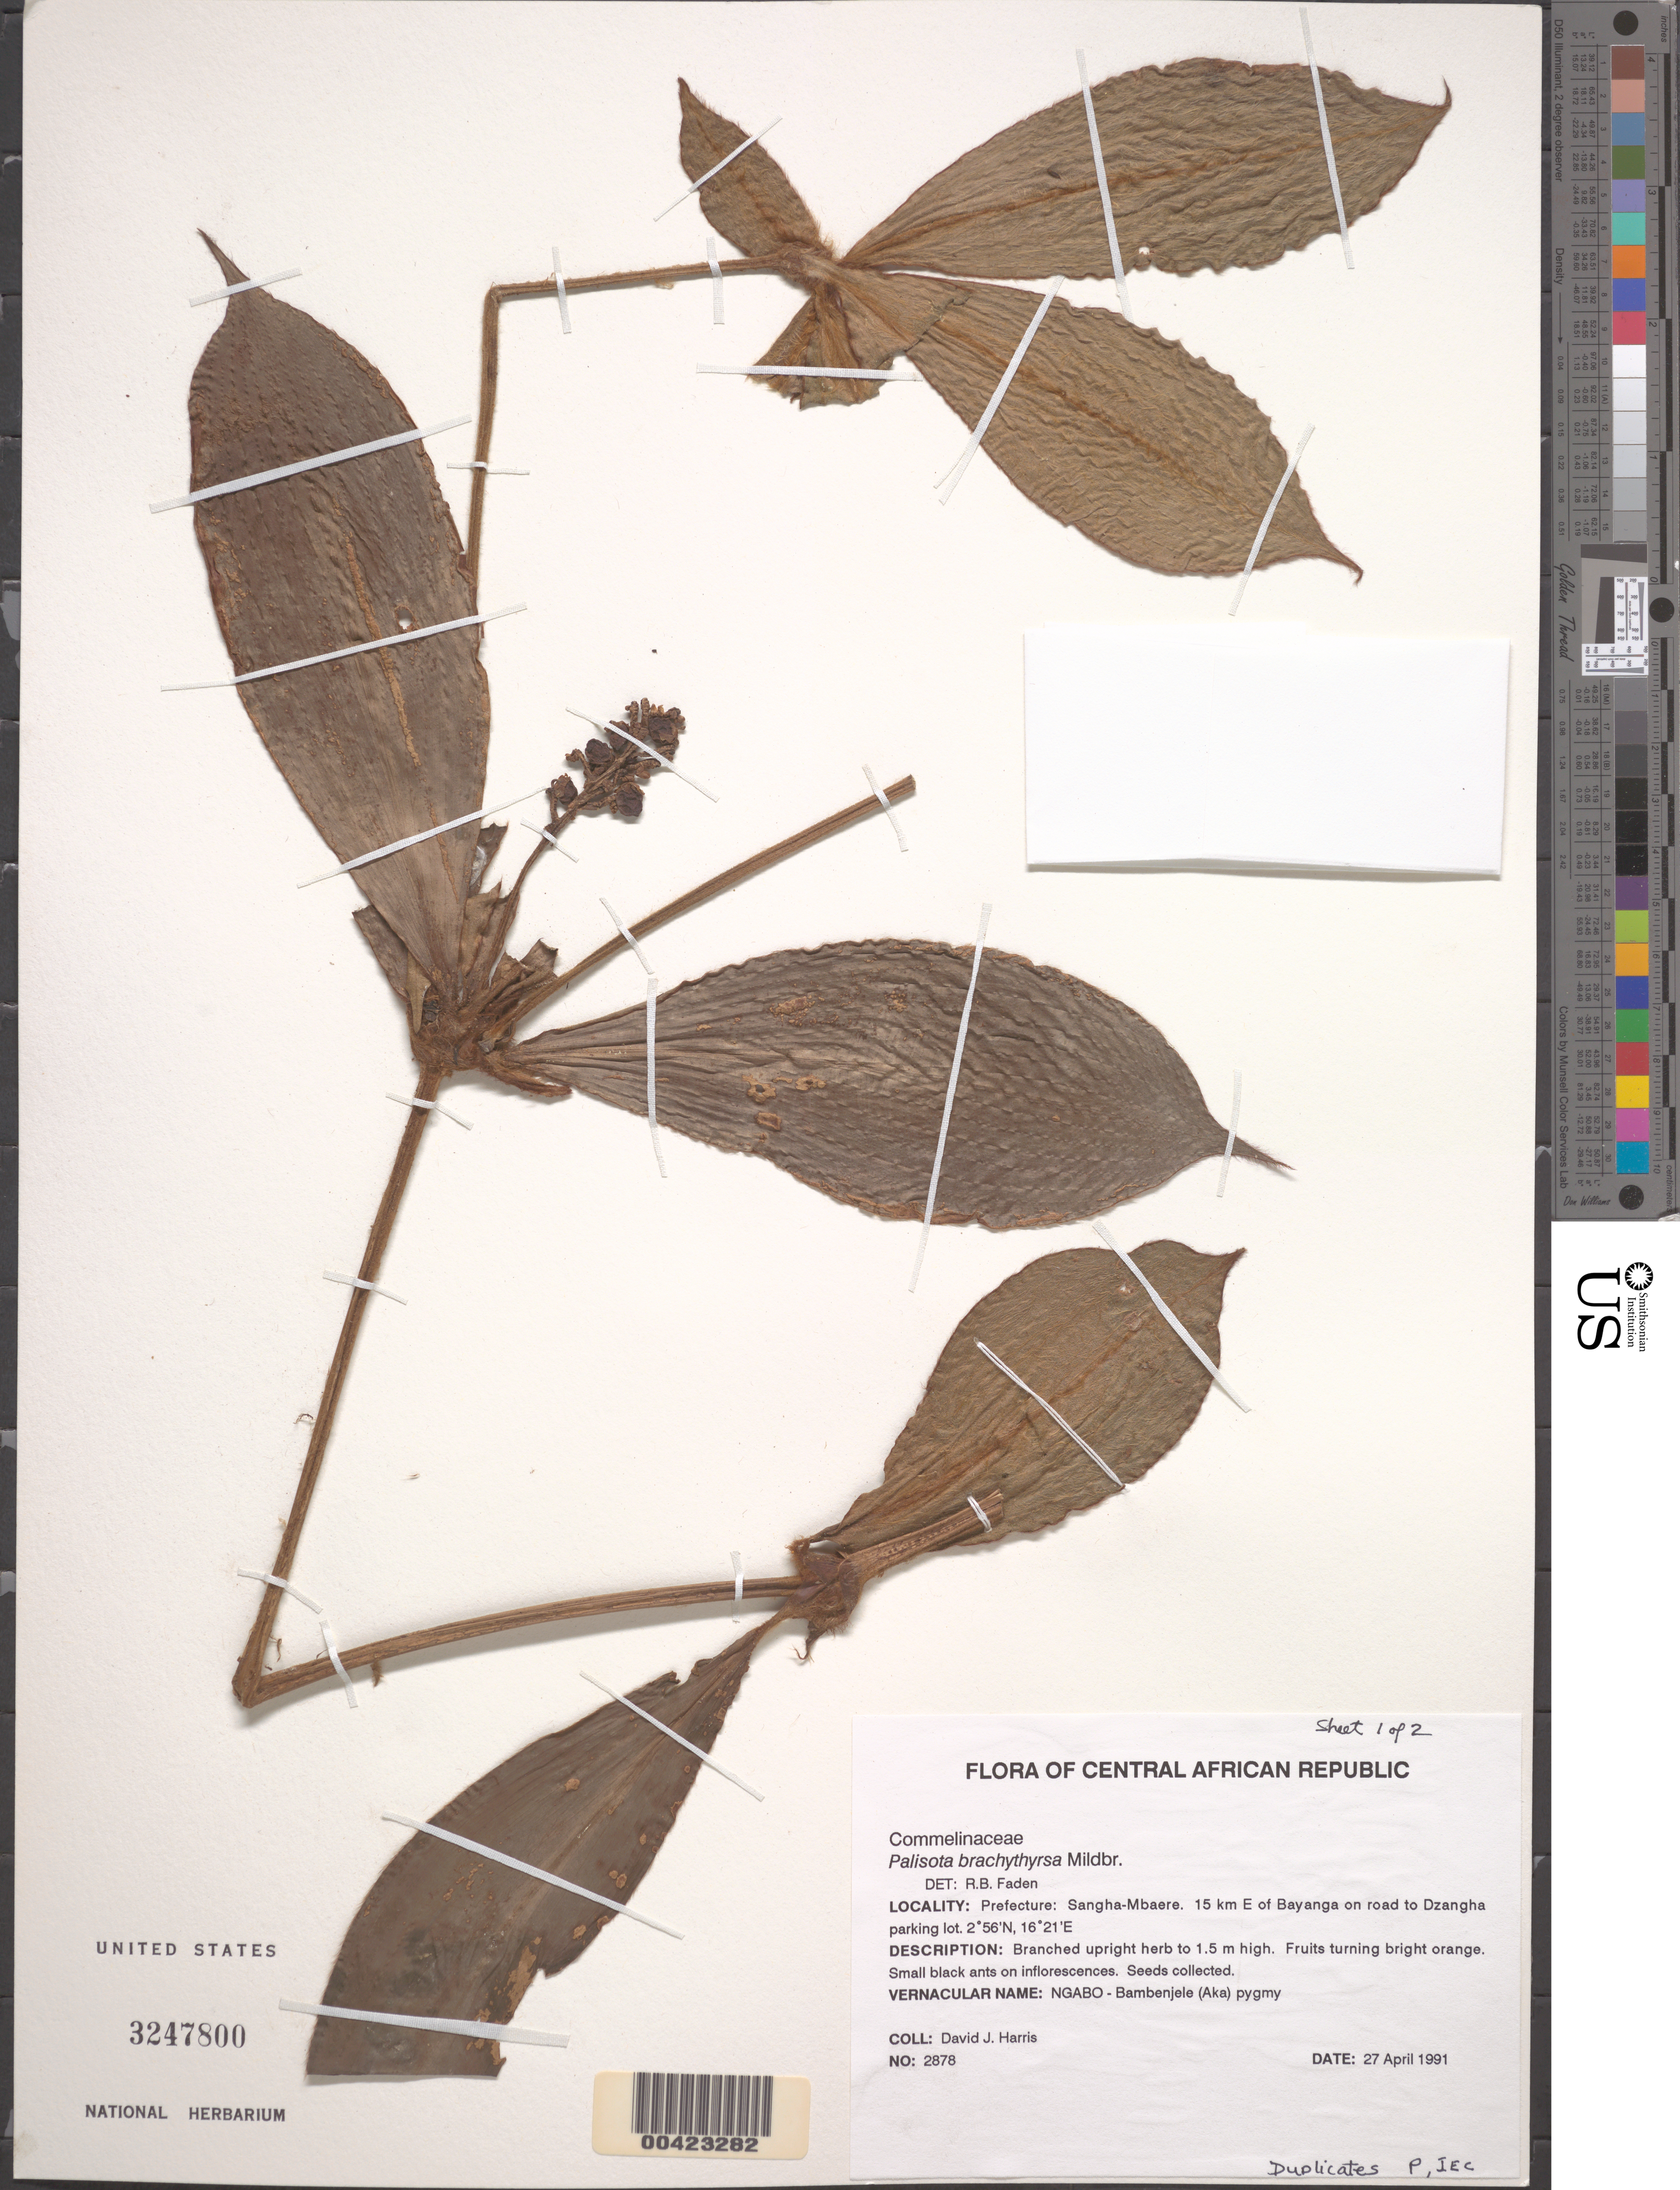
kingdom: Plantae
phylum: Tracheophyta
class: Liliopsida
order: Commelinales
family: Commelinaceae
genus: Palisota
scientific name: Palisota brachythyrsa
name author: Mildbr.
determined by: Faden, Robert B., (US), Smithsonian Institution - National Museum of Natural History (UNITED STATES)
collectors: D. J. Harris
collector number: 2878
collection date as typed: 27 Apr 1991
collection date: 1991-04-27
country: Central African Republic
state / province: Sangha-Mbaere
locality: Sangha-mbaere, E of Bayanga on road to Dzangha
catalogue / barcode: US 3247800